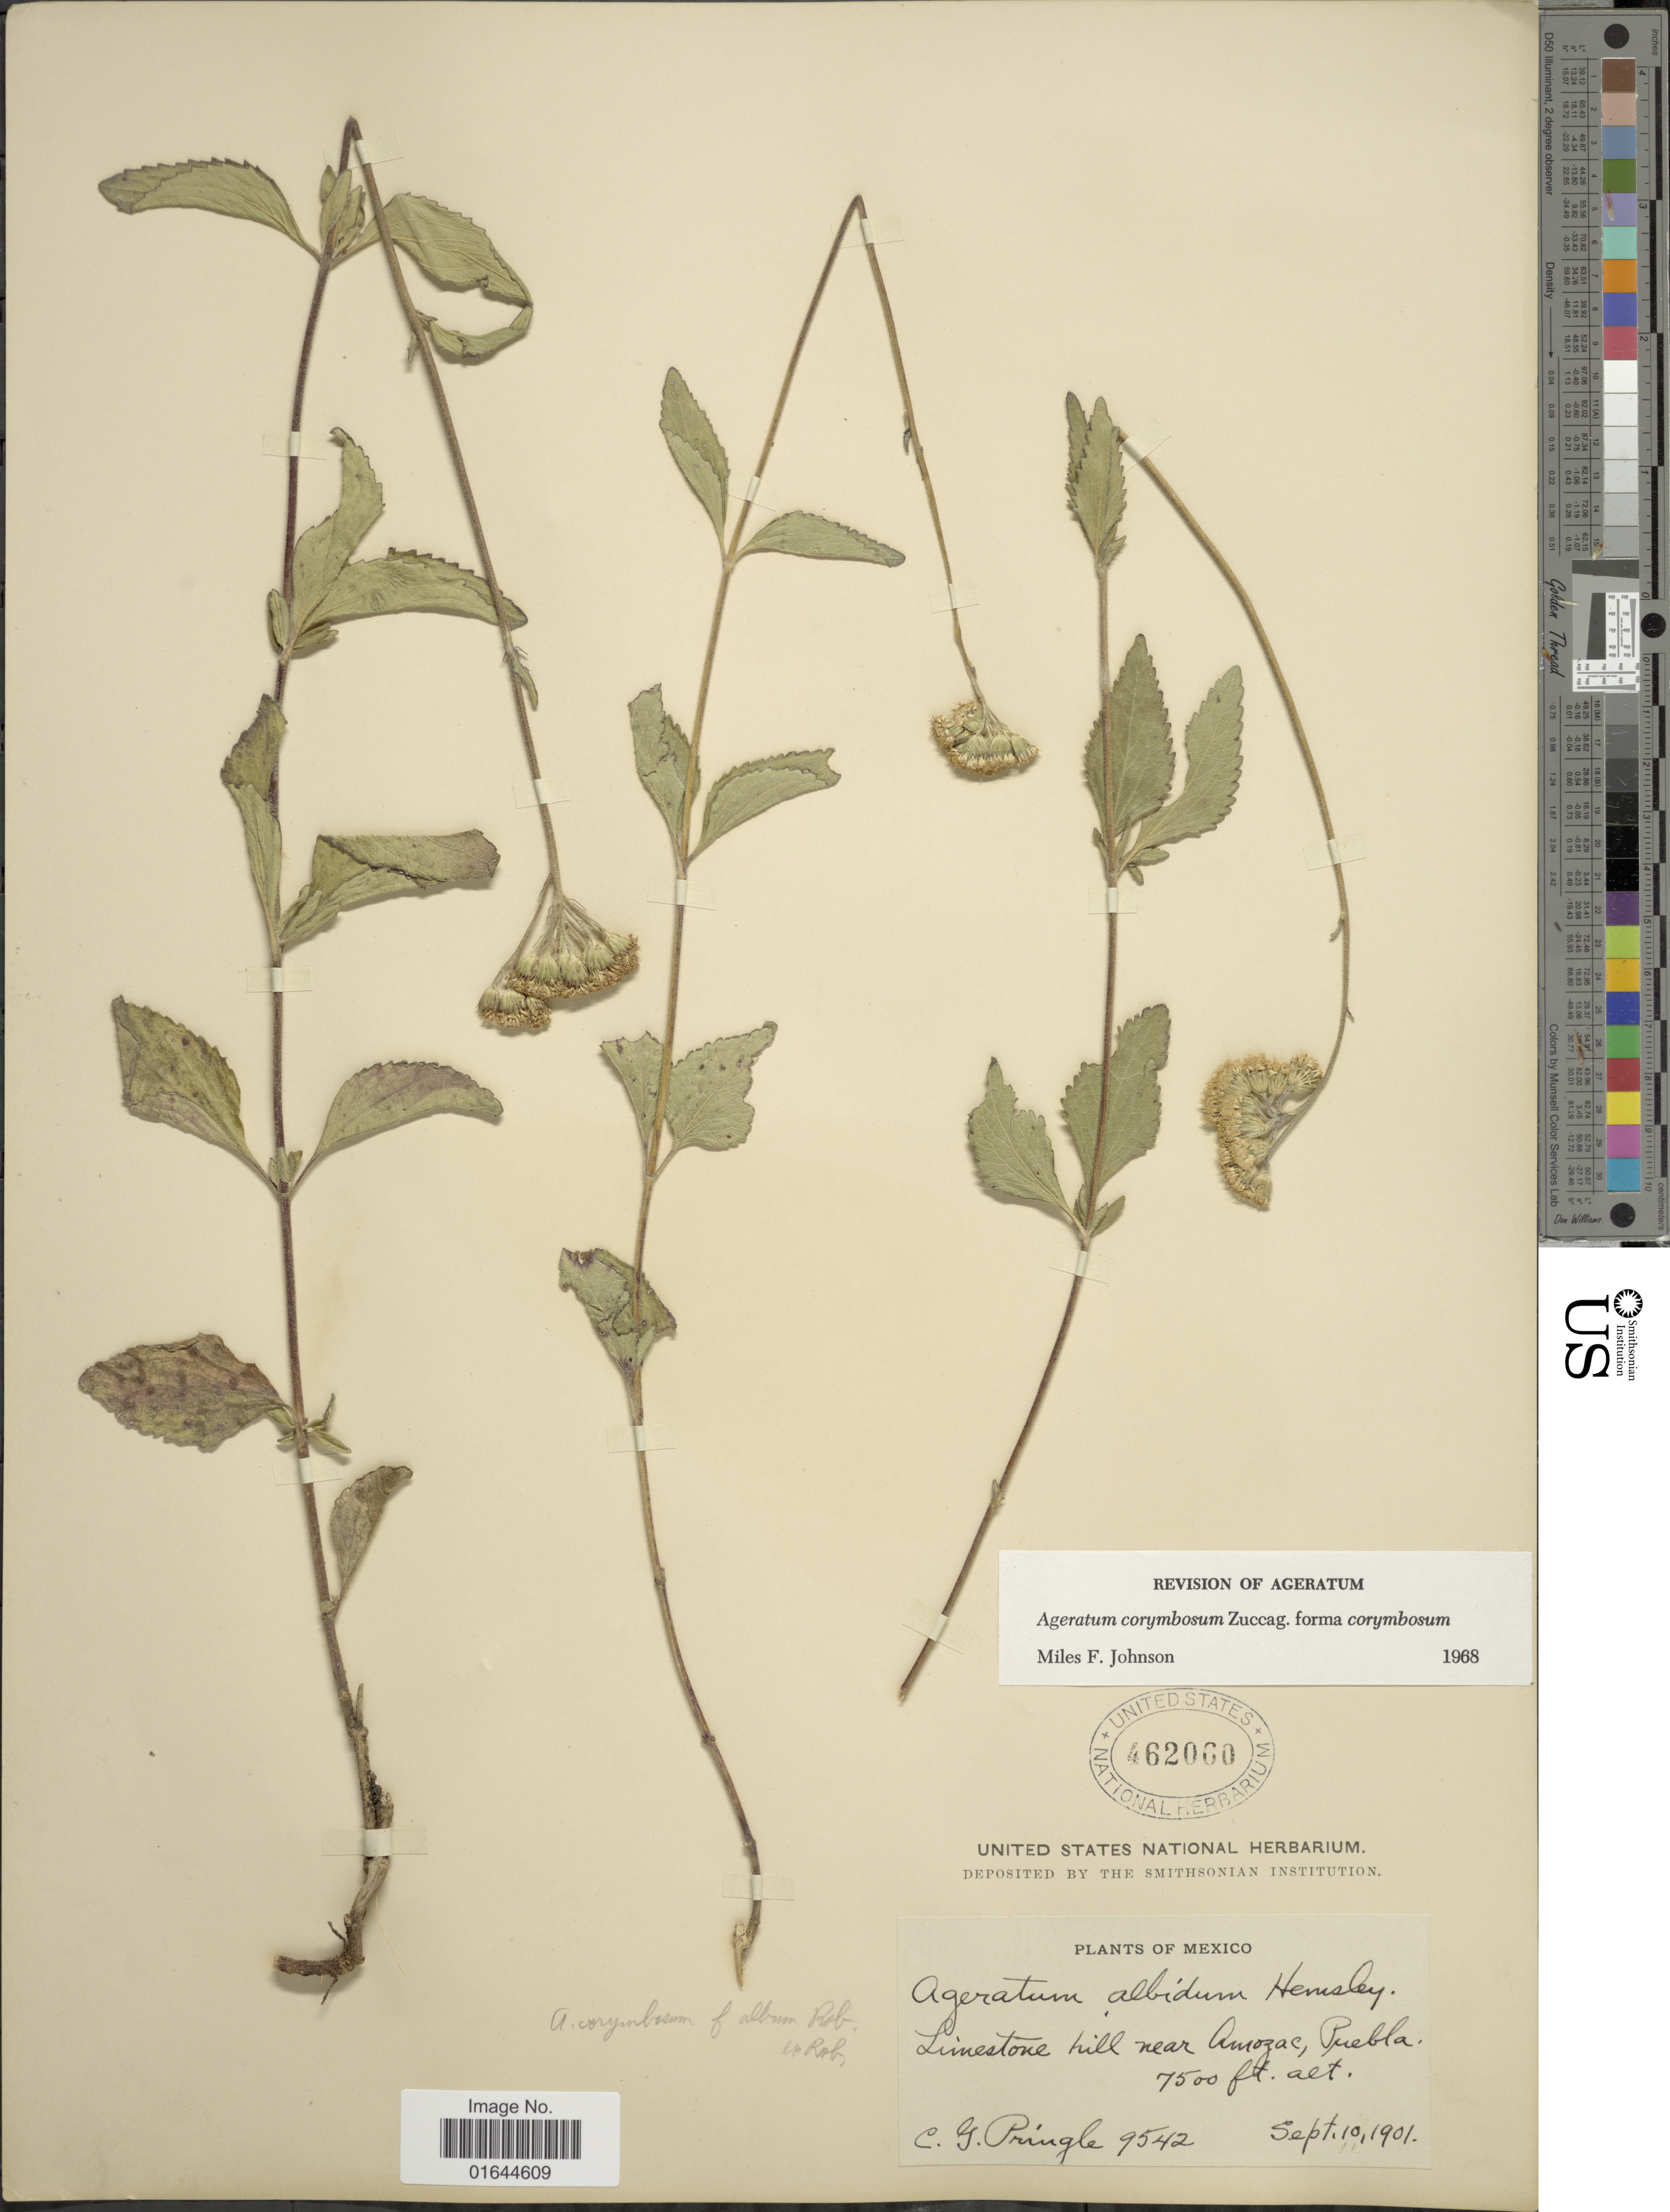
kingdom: Plantae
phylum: Tracheophyta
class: Magnoliopsida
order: Asterales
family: Asteraceae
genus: Ageratum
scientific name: Ageratum corymbosum f. corymbosum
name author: Zuccagni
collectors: C. G. Pringle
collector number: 9542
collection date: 1901-09-10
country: Mexico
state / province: Puebla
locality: Limestone hill near Amozac, Puebla.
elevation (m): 2286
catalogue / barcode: US 462060